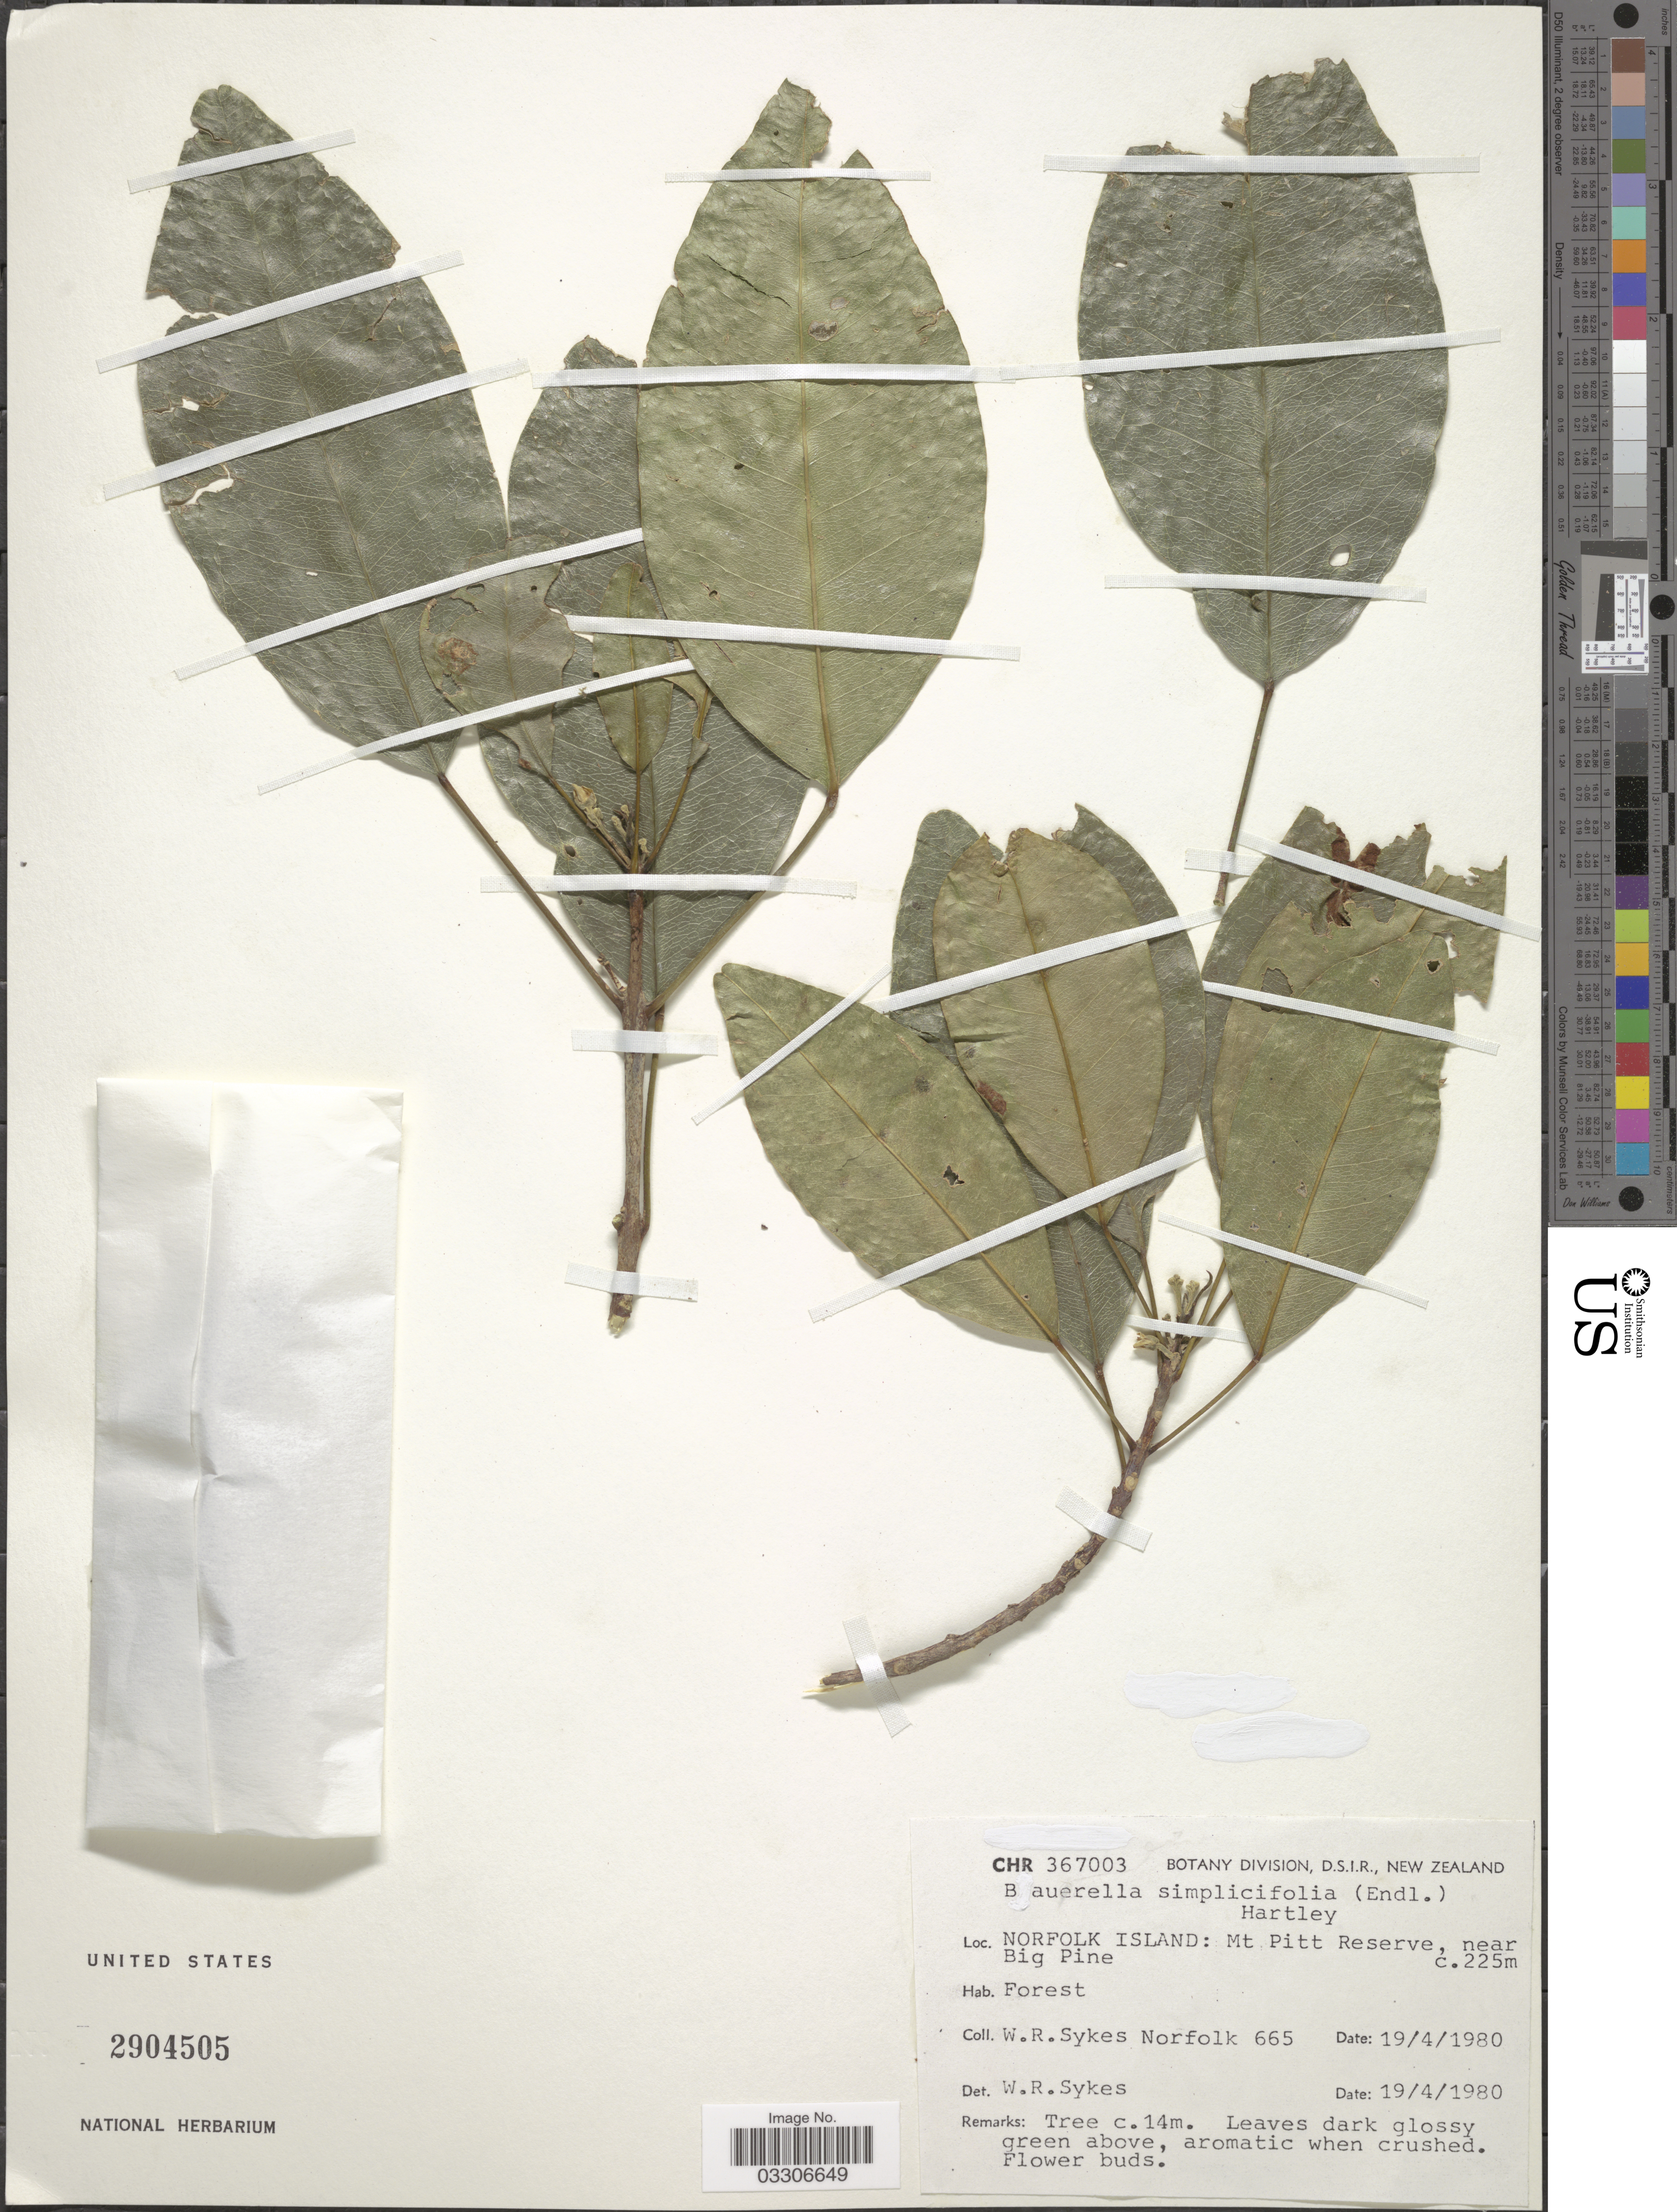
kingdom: Plantae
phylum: Tracheophyta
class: Magnoliopsida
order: Sapindales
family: Rutaceae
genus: Sarcomelicope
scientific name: Sarcomelicope simplicifolia subsp. simplicifolia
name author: (Endl.) T.G. Hartley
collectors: W. R. Sykes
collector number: Norfolk 665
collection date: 1980-04-19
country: Australia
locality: Norfolk Island: Mt Pitt Reserve, near Big Pine.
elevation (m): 225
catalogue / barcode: US 2904505